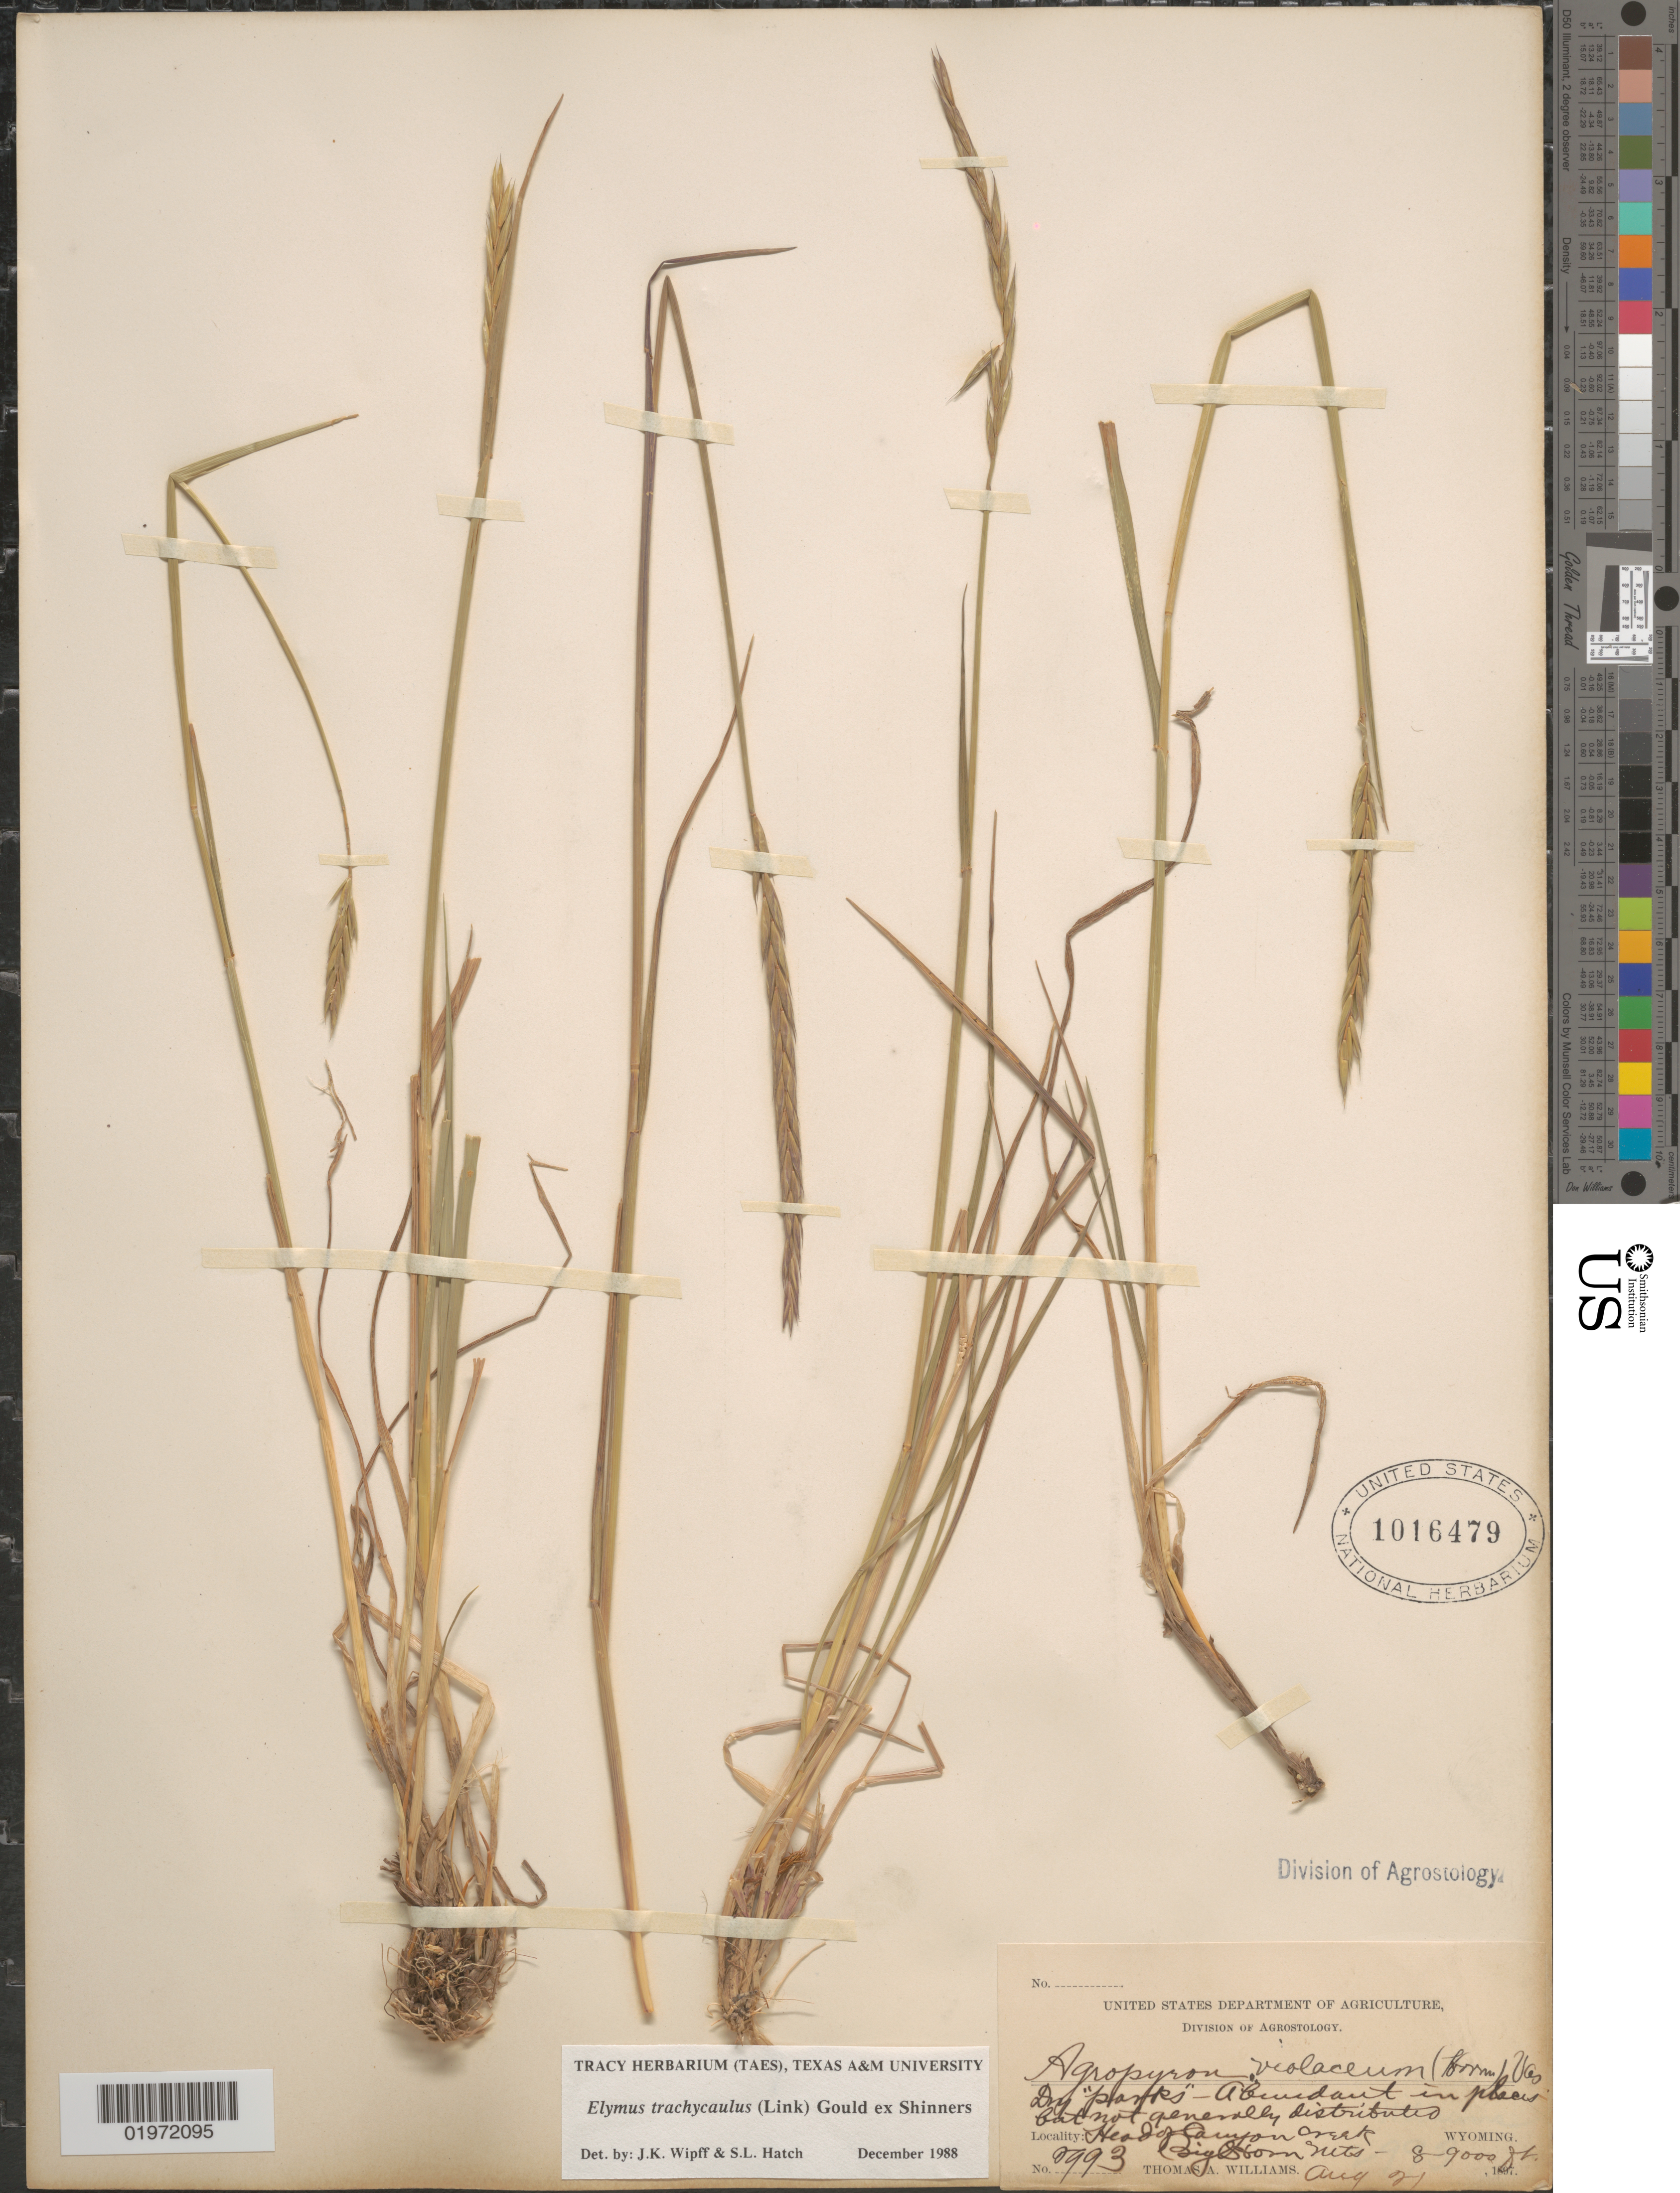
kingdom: Plantae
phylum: Tracheophyta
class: Liliopsida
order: Poales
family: Poaceae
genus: Elymus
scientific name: Elymus trachycaulus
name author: (Link) Gould ex Shinners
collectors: T. A. Williams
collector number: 2993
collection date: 1897-08-21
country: United States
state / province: Wyoming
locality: Head of Canyon creek. Big Horn Mts.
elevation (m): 2438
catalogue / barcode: US 1016479